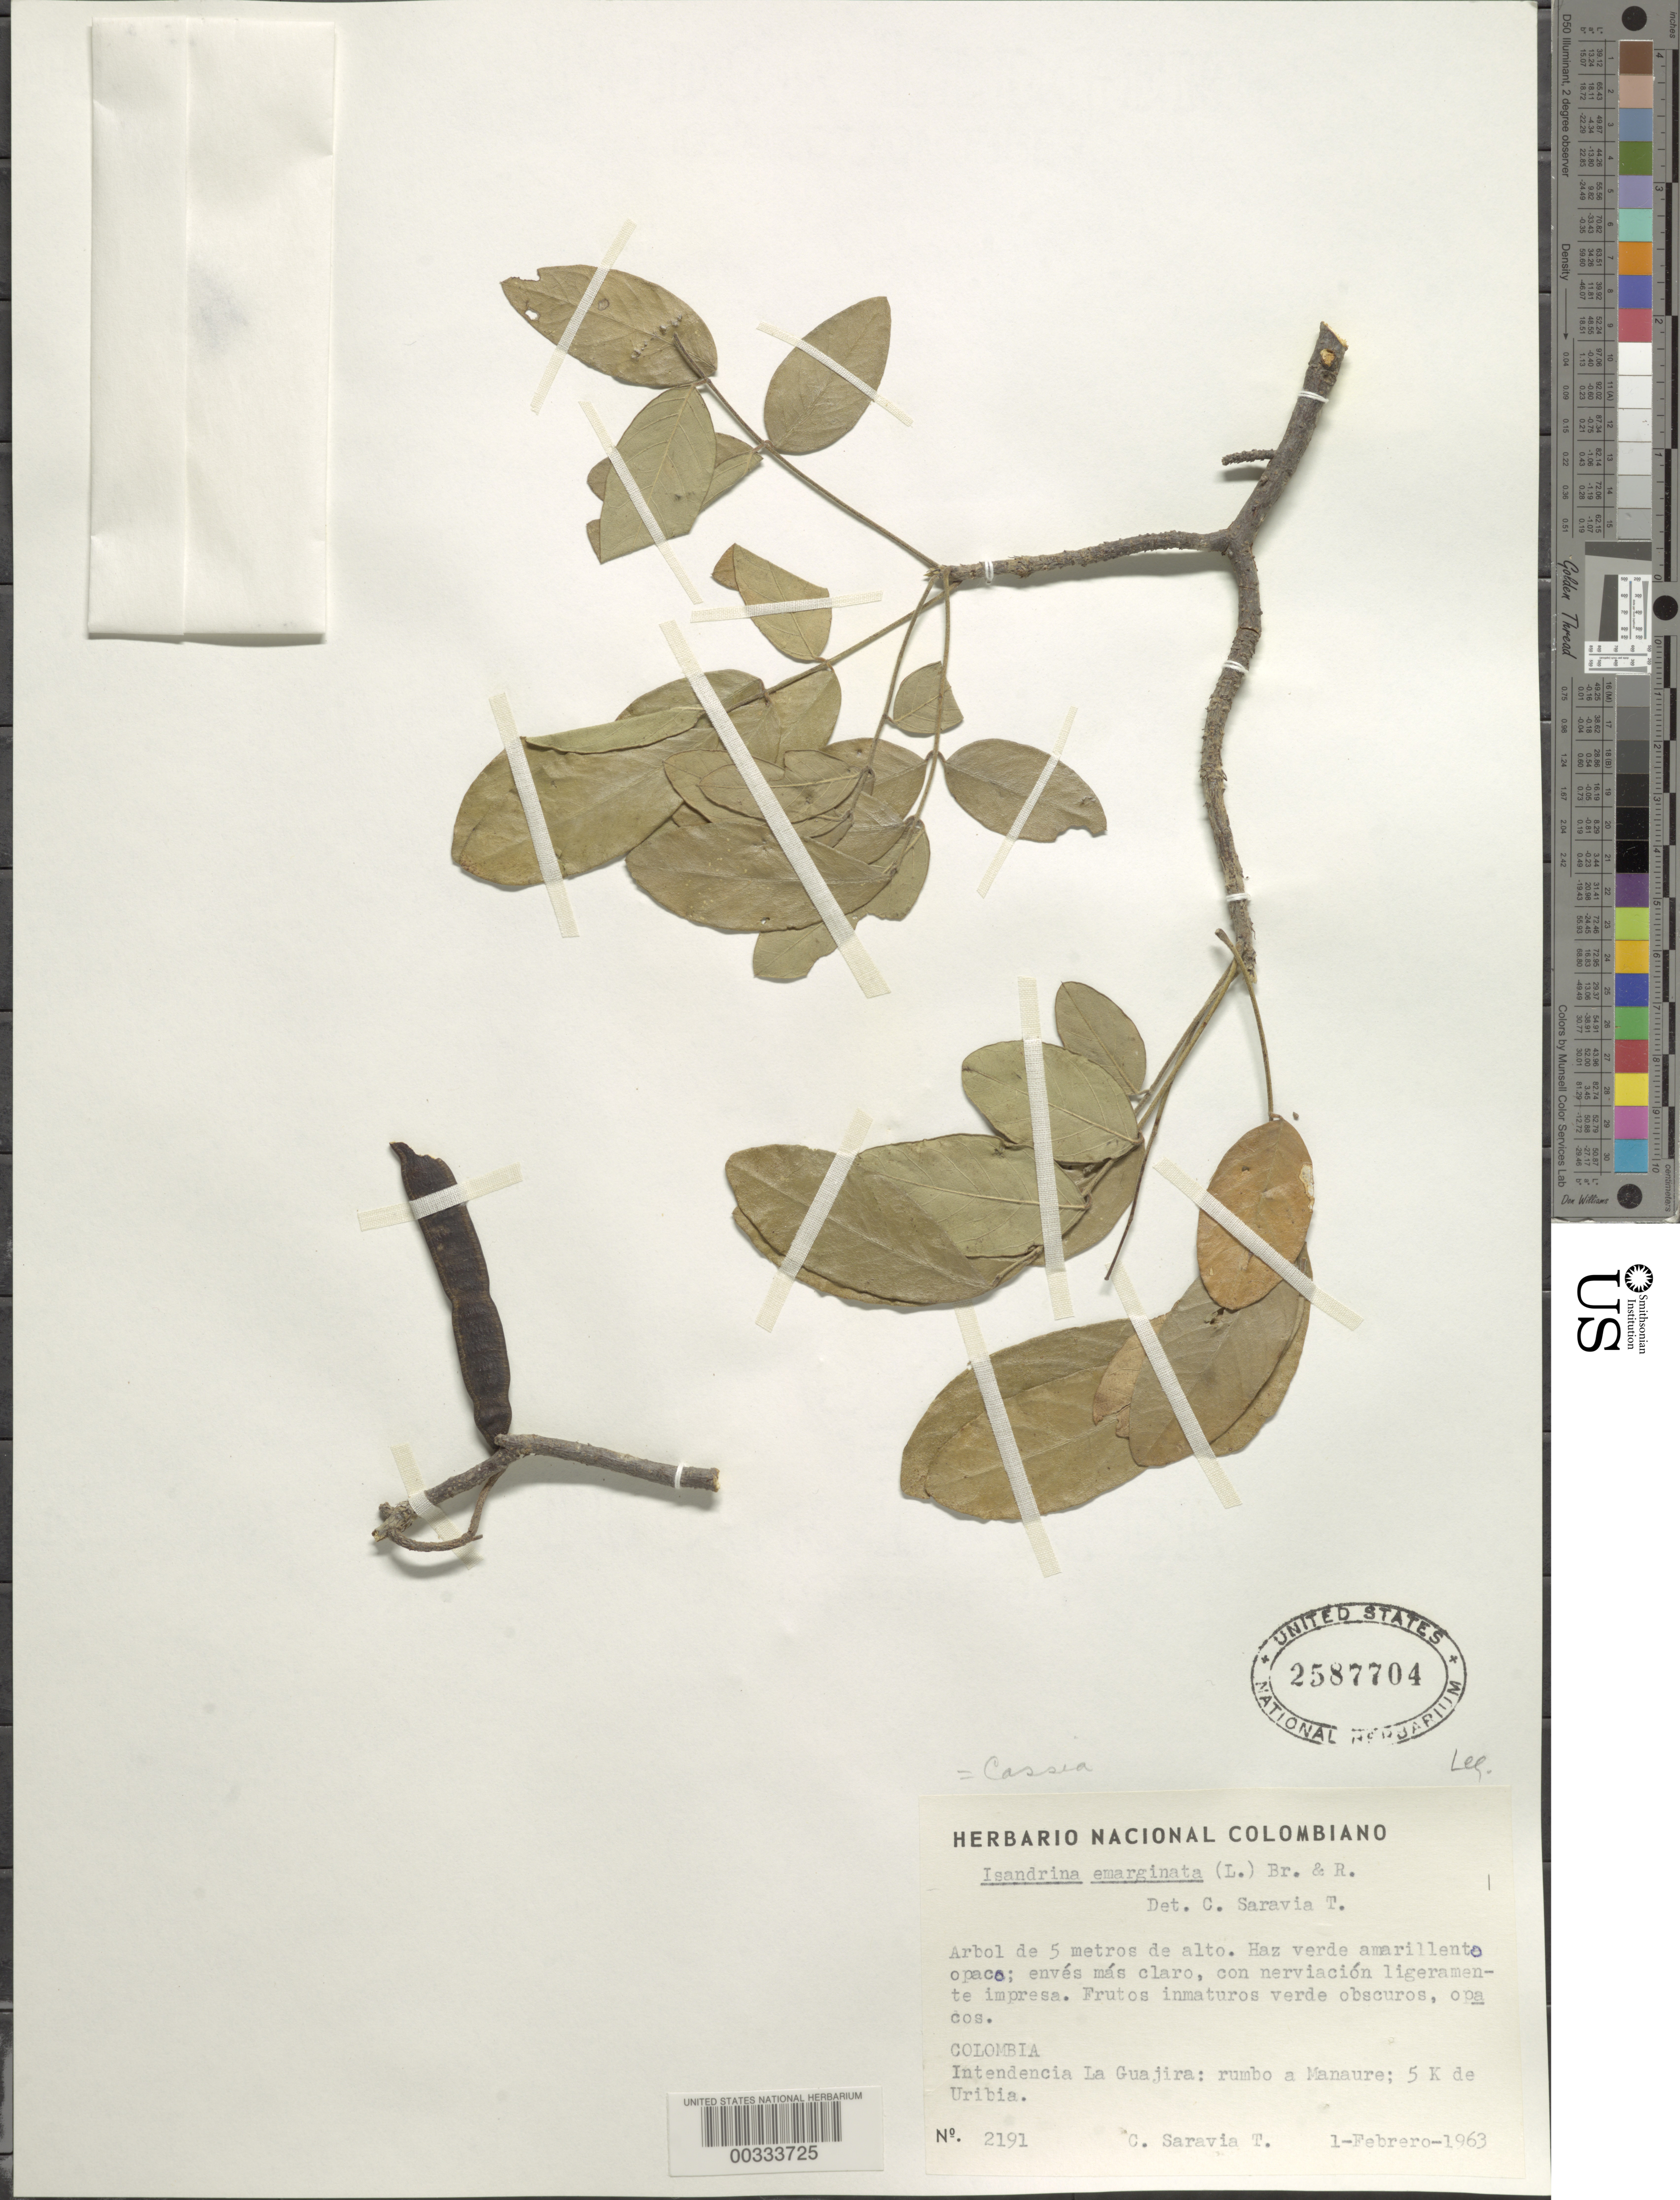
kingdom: Plantae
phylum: Tracheophyta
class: Magnoliopsida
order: Fabales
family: Fabaceae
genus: Senna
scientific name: Senna atomaria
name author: (L.) H.S. Irwin & Barneby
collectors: C. Saravia T.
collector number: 2191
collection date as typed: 01 Feb 1963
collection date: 1963-02-01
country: Colombia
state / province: La Guajira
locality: Course to Manaure; 5 km from Uribia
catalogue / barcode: US 2587704